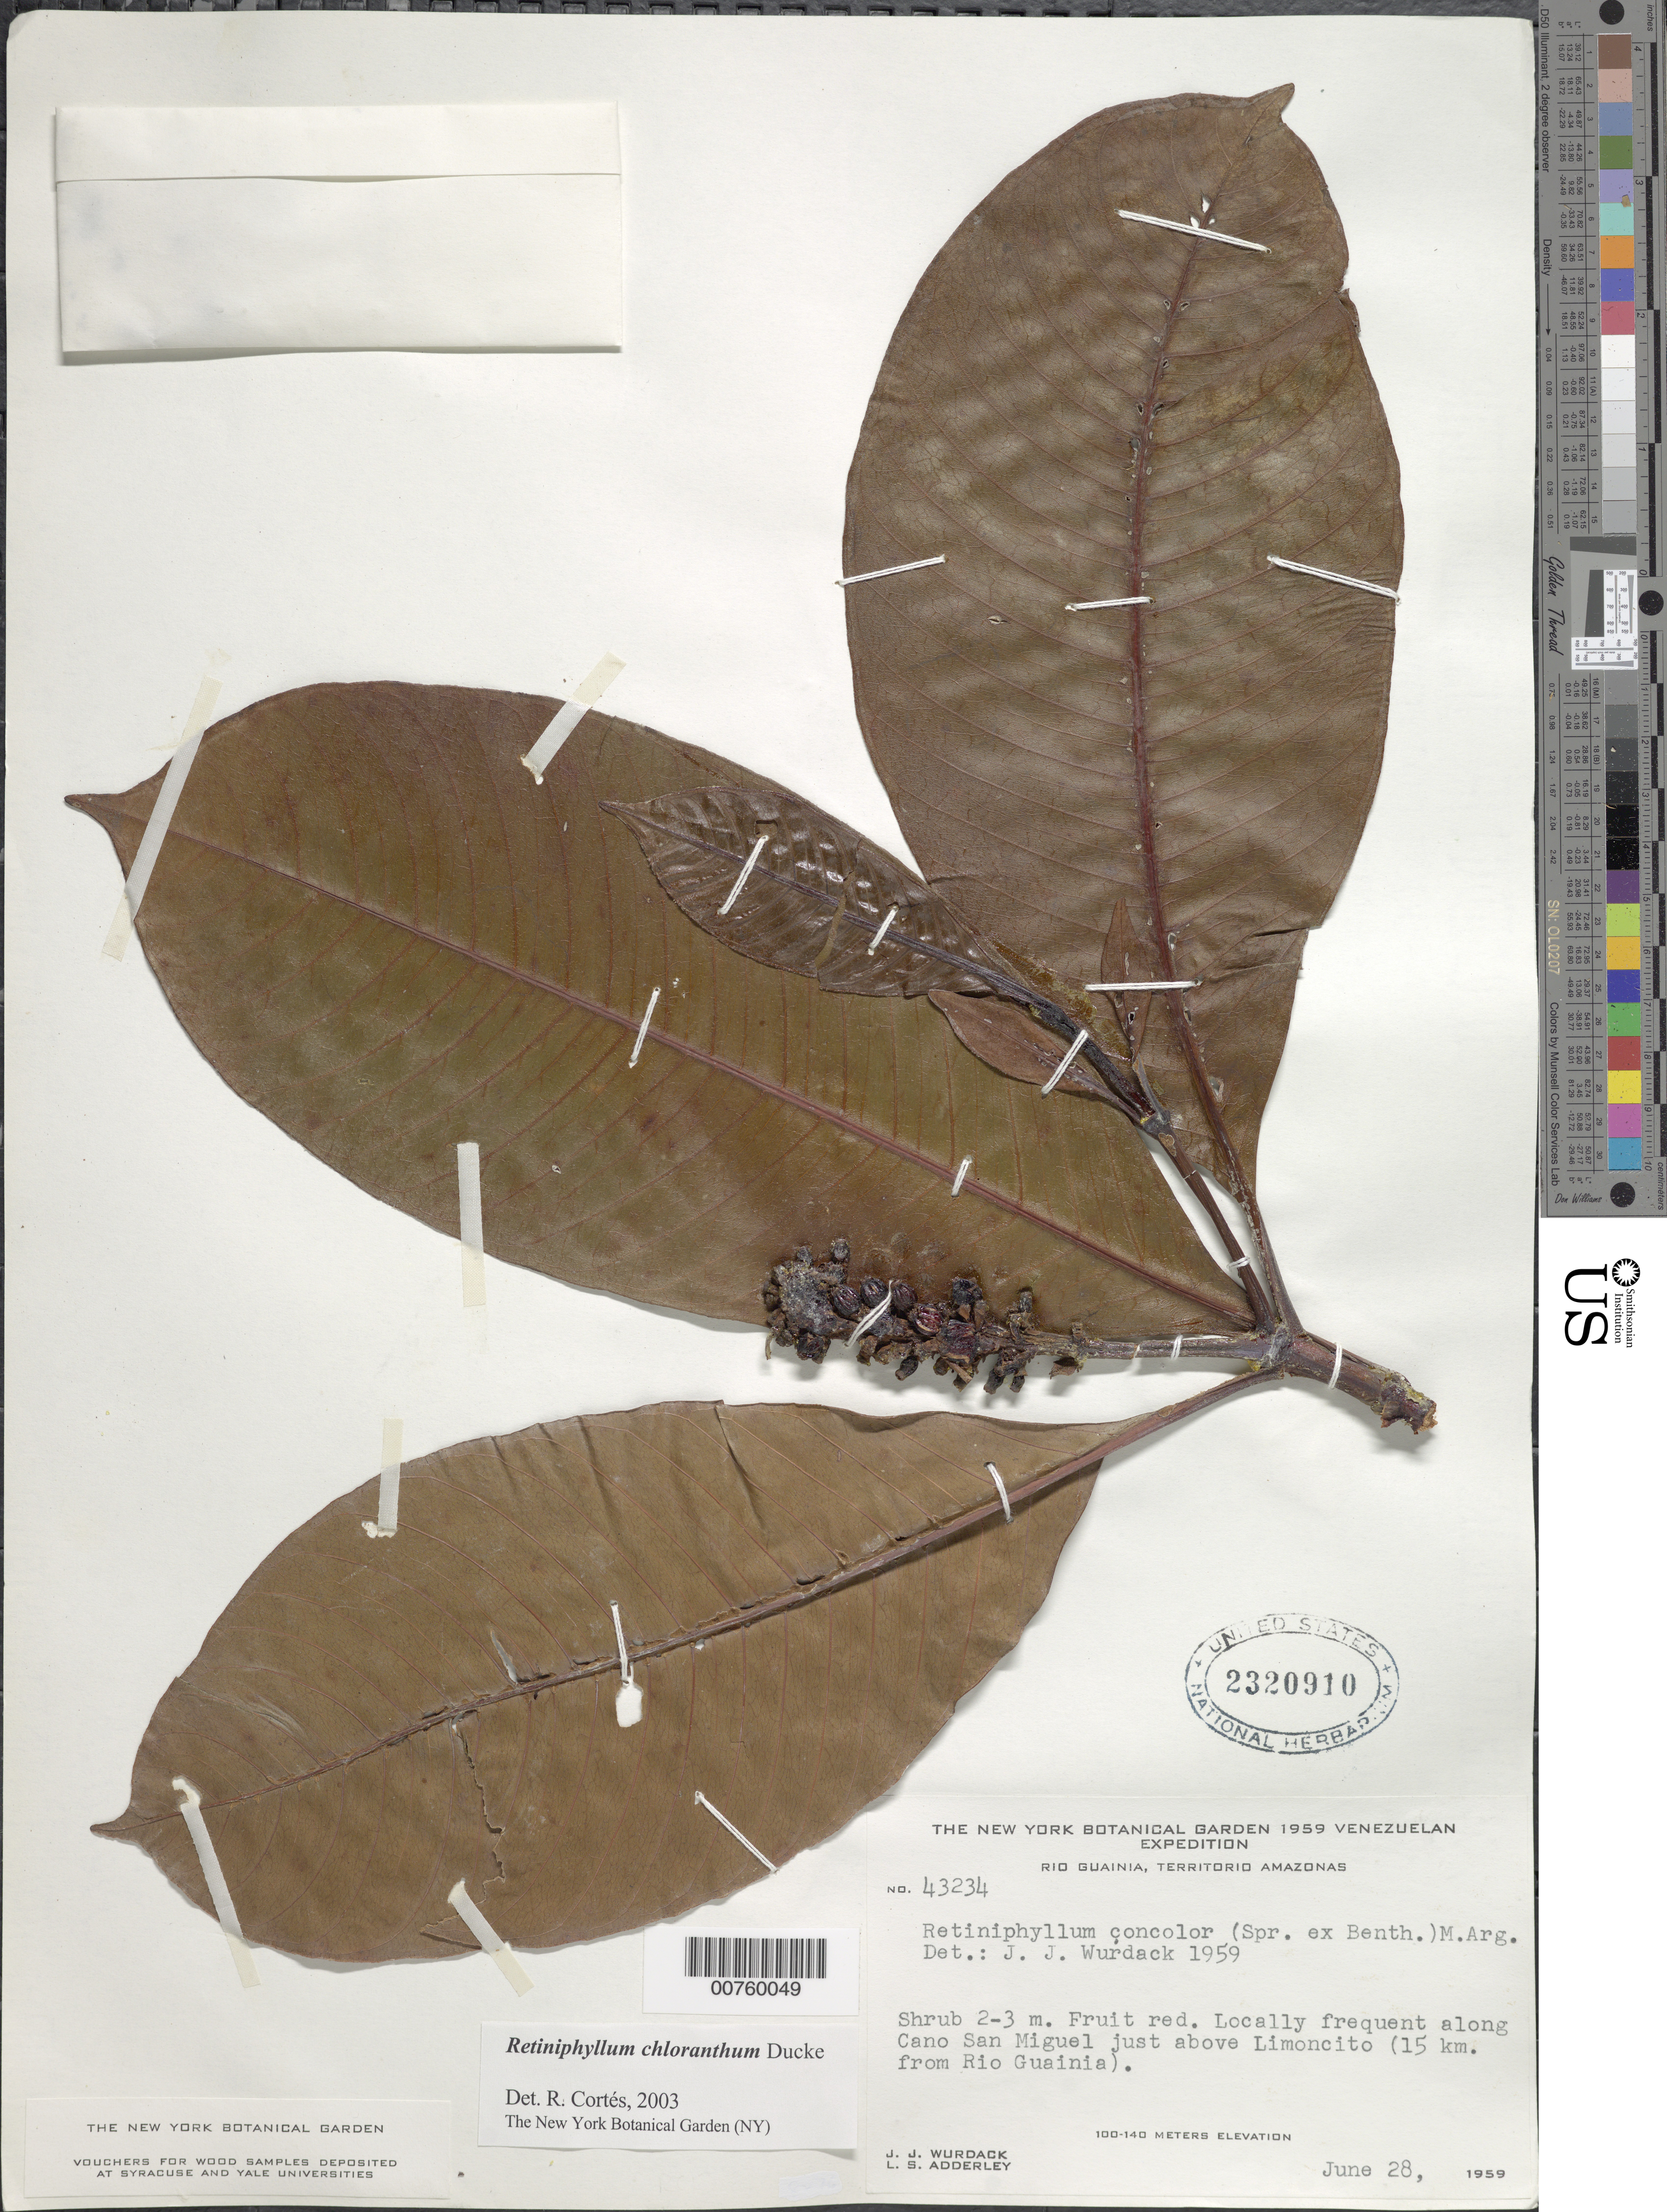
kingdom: Plantae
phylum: Tracheophyta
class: Magnoliopsida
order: Gentianales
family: Rubiaceae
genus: Retiniphyllum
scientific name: Retiniphyllum chloranthum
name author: Ducke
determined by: Cortes R., G.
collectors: J. J. Wurdack & L. S. Adderley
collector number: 43234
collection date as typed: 28-Jun-59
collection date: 1959-06-28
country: Venezuela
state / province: Amazonas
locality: Caño San Miguel, just above Limoncito (15 km from Río Guainia)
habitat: Along caño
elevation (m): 100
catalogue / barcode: US 2320910